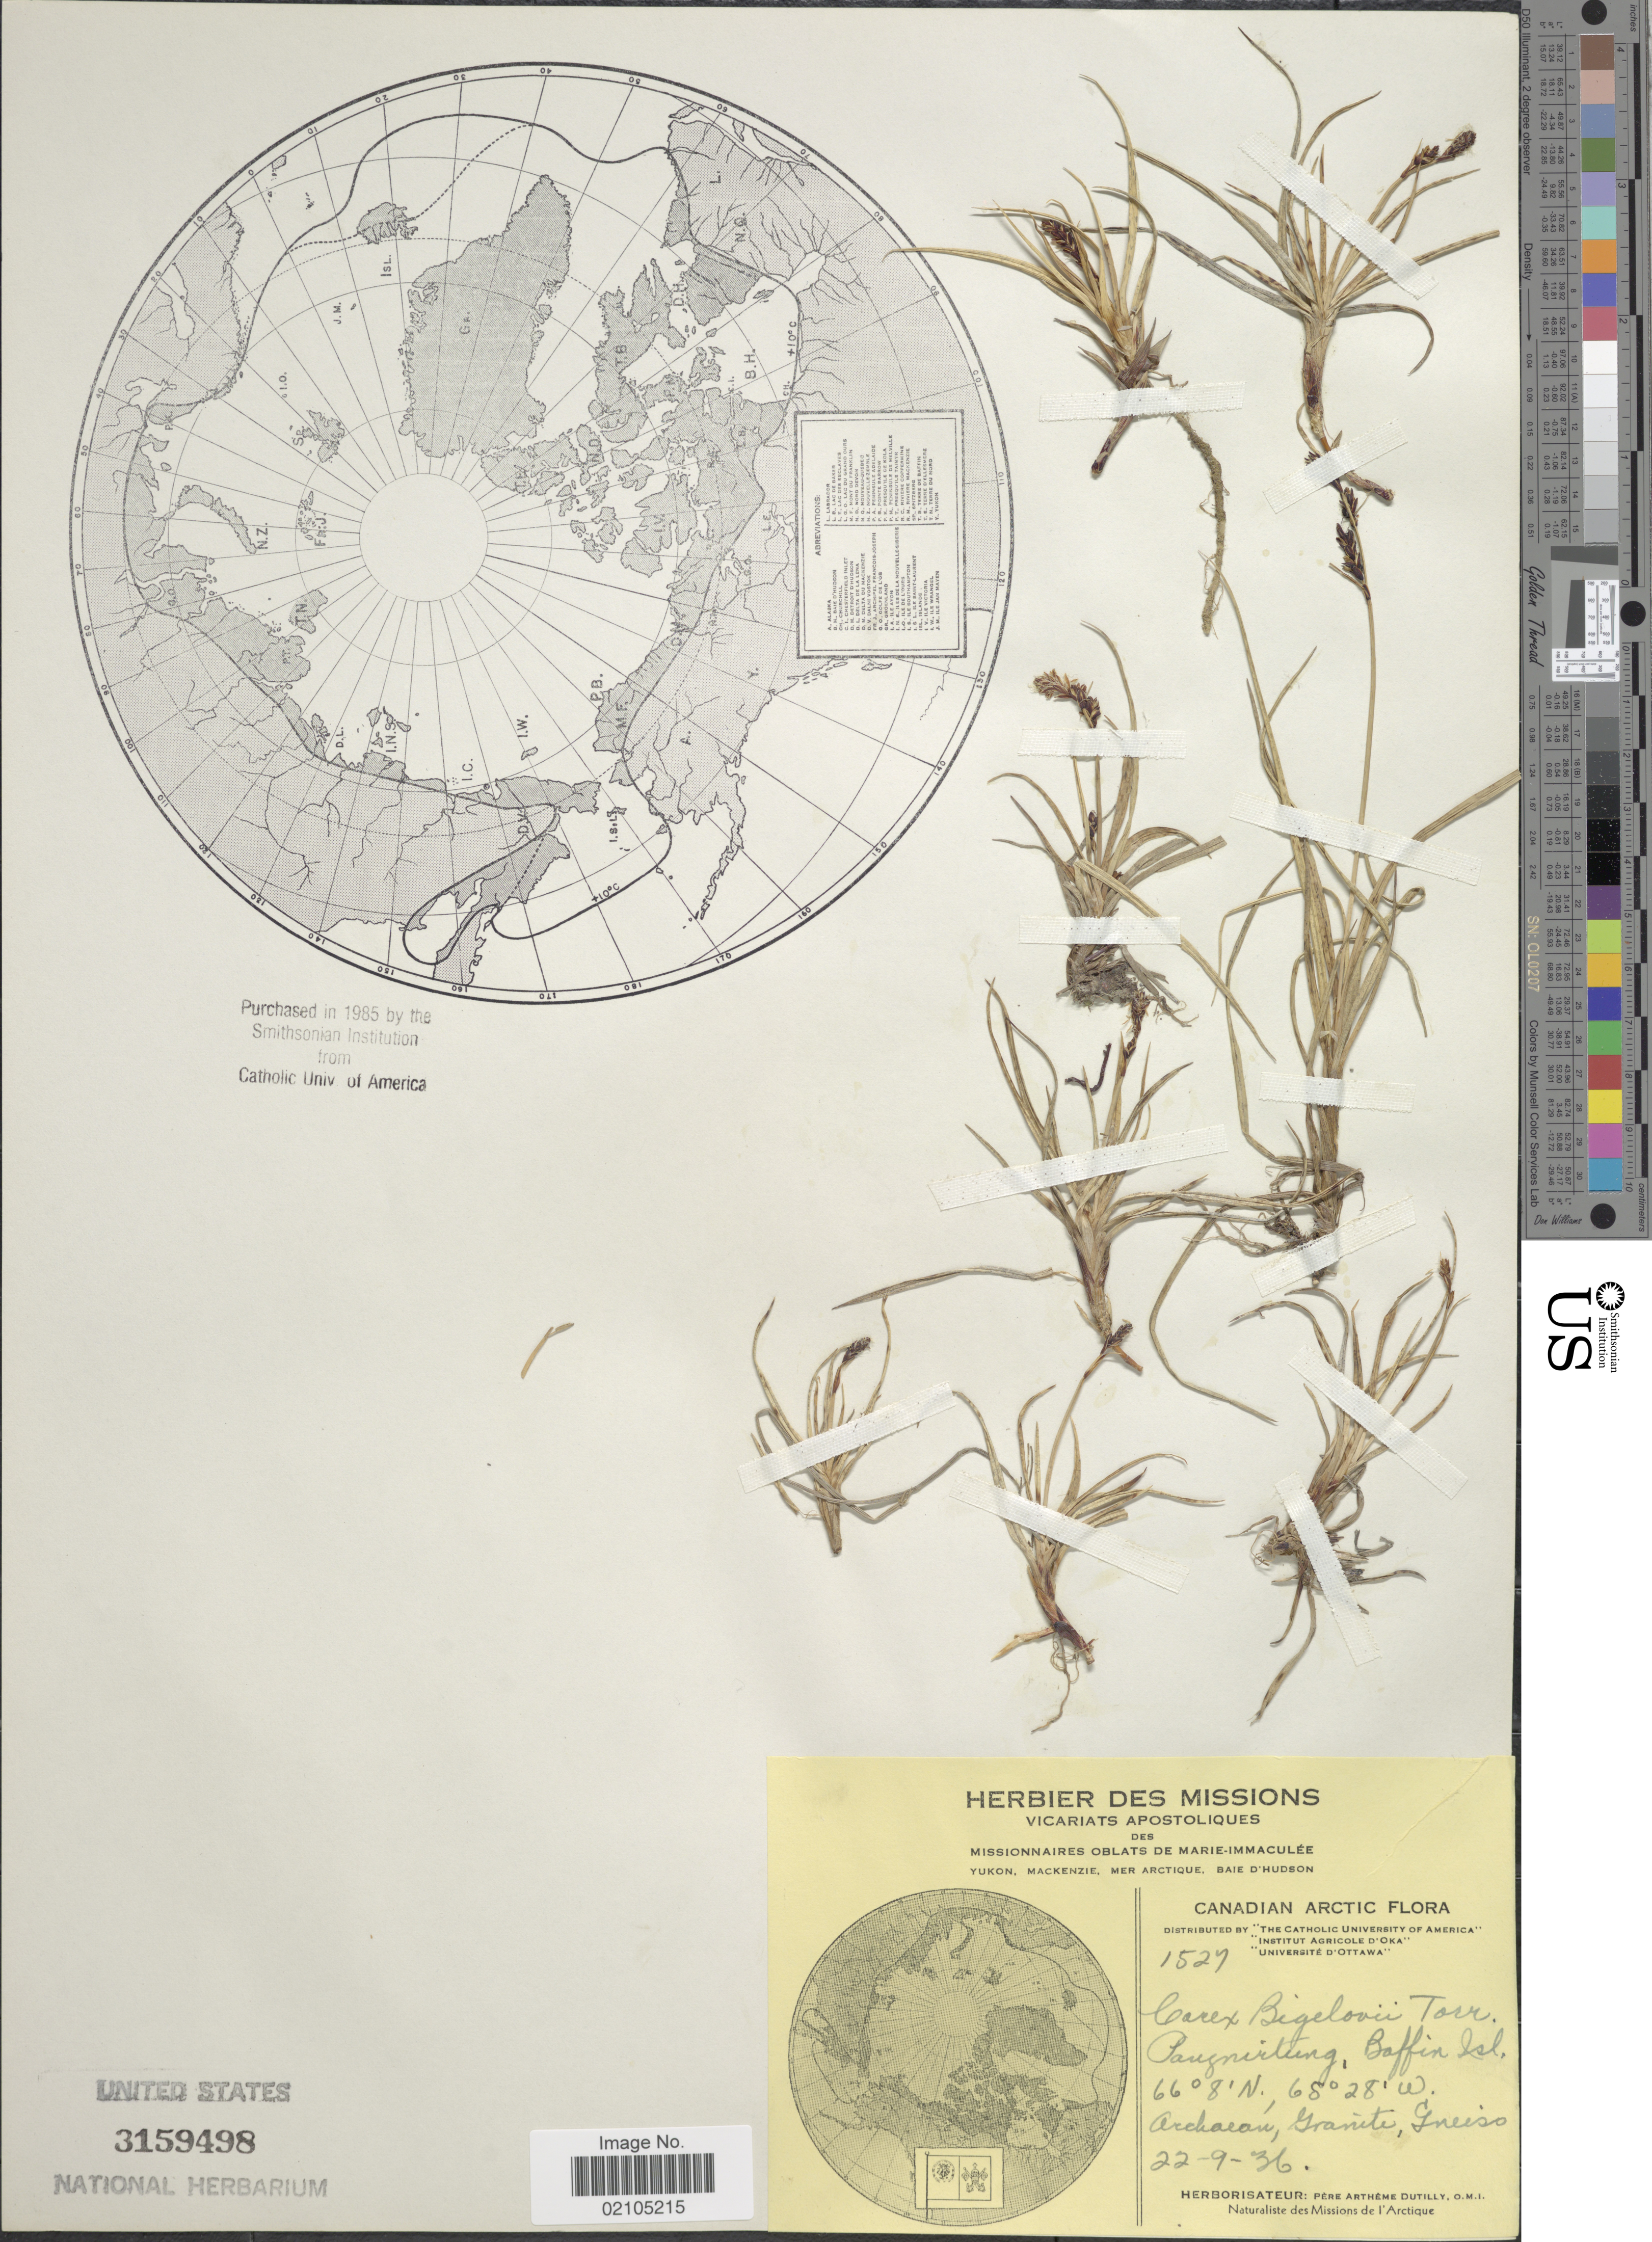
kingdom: Plantae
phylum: Tracheophyta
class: Liliopsida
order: Poales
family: Cyperaceae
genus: Carex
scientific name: Carex bigelowii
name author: Torr. ex Schwein.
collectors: A. Dutilly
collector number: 1527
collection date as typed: Transcribed d/m/y: 22/9/36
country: Canada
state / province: Nunavut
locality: Canadian Arctic. Pangnirtung, Baffin Isl. Archaean, Granite, Gneiss.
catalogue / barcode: US 3159498